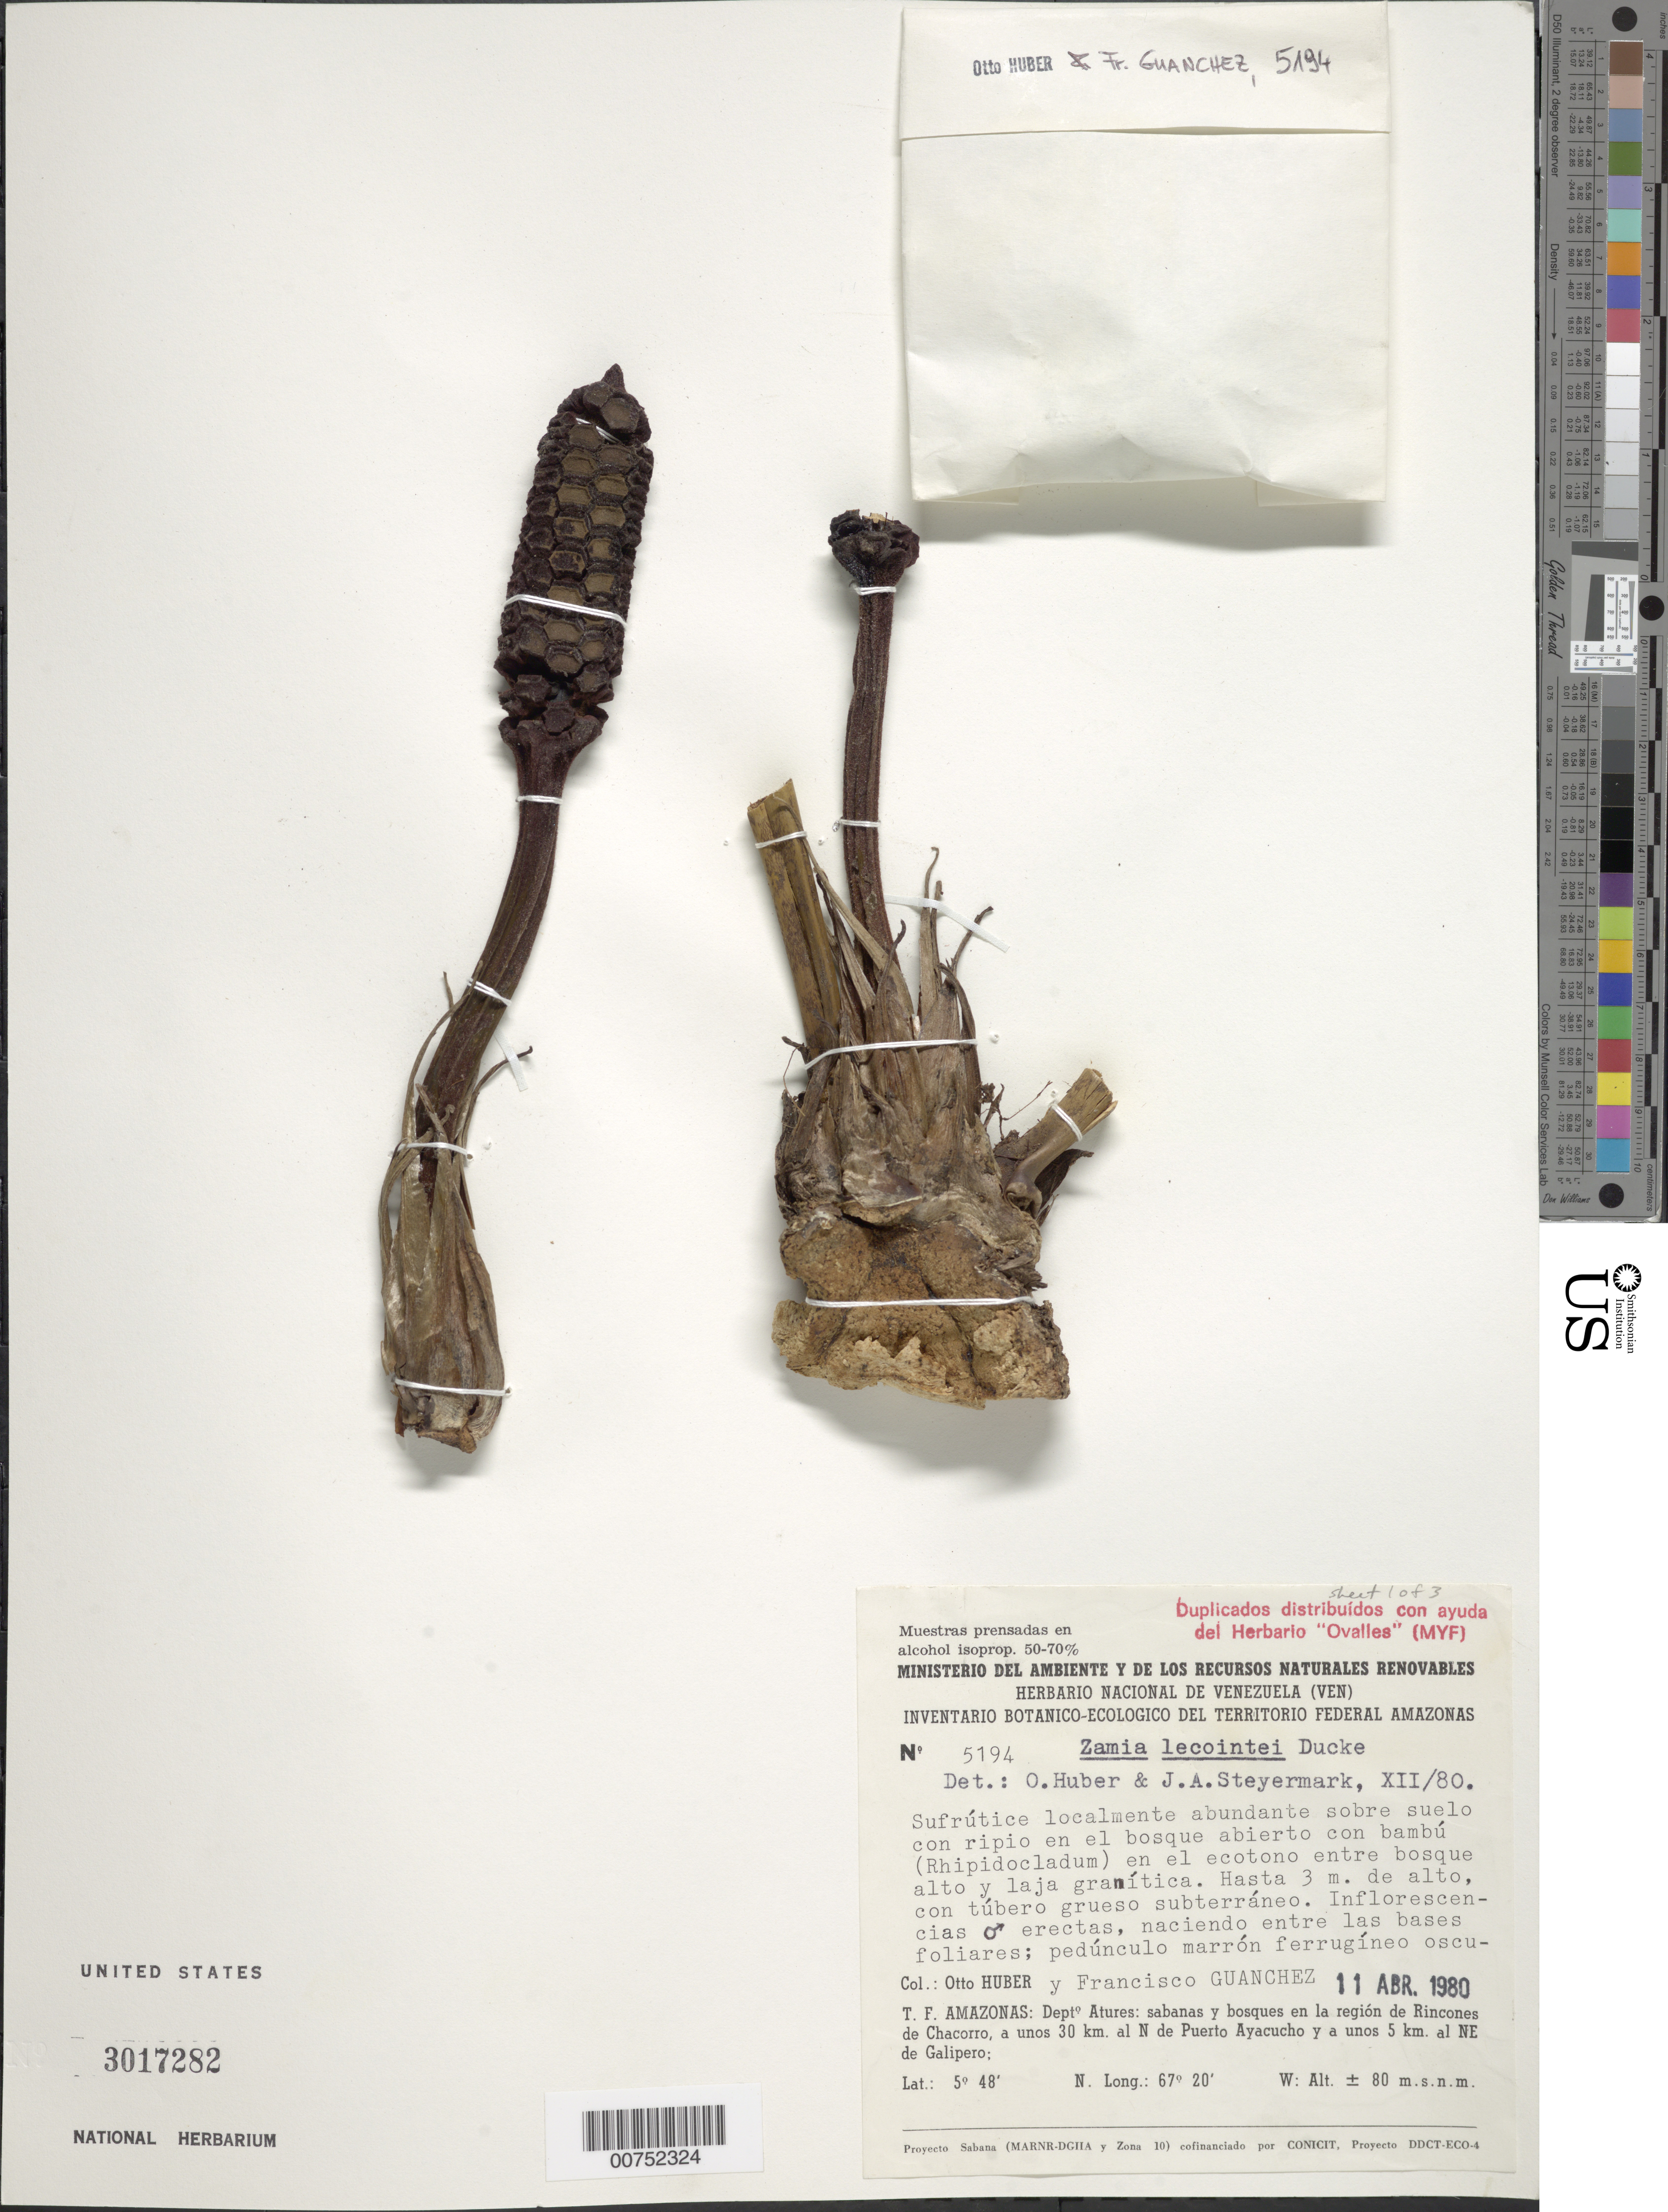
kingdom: Plantae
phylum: Tracheophyta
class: Cycadopsida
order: Cycadales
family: Zamiaceae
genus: Zamia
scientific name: Zamia lecointei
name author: Ducke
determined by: Steyermark, J. A.; Huber, O.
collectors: O. Huber & F. Guánchez M.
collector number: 5194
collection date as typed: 11-Apr-80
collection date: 1980-04-11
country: Venezuela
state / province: Amazonas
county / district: Atures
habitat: Sobre suelo con ripio en bosque abierto con bambu (Rhipidocladium) en el ecotono entre bosque alto y laja granítica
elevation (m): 80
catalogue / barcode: US 3017282